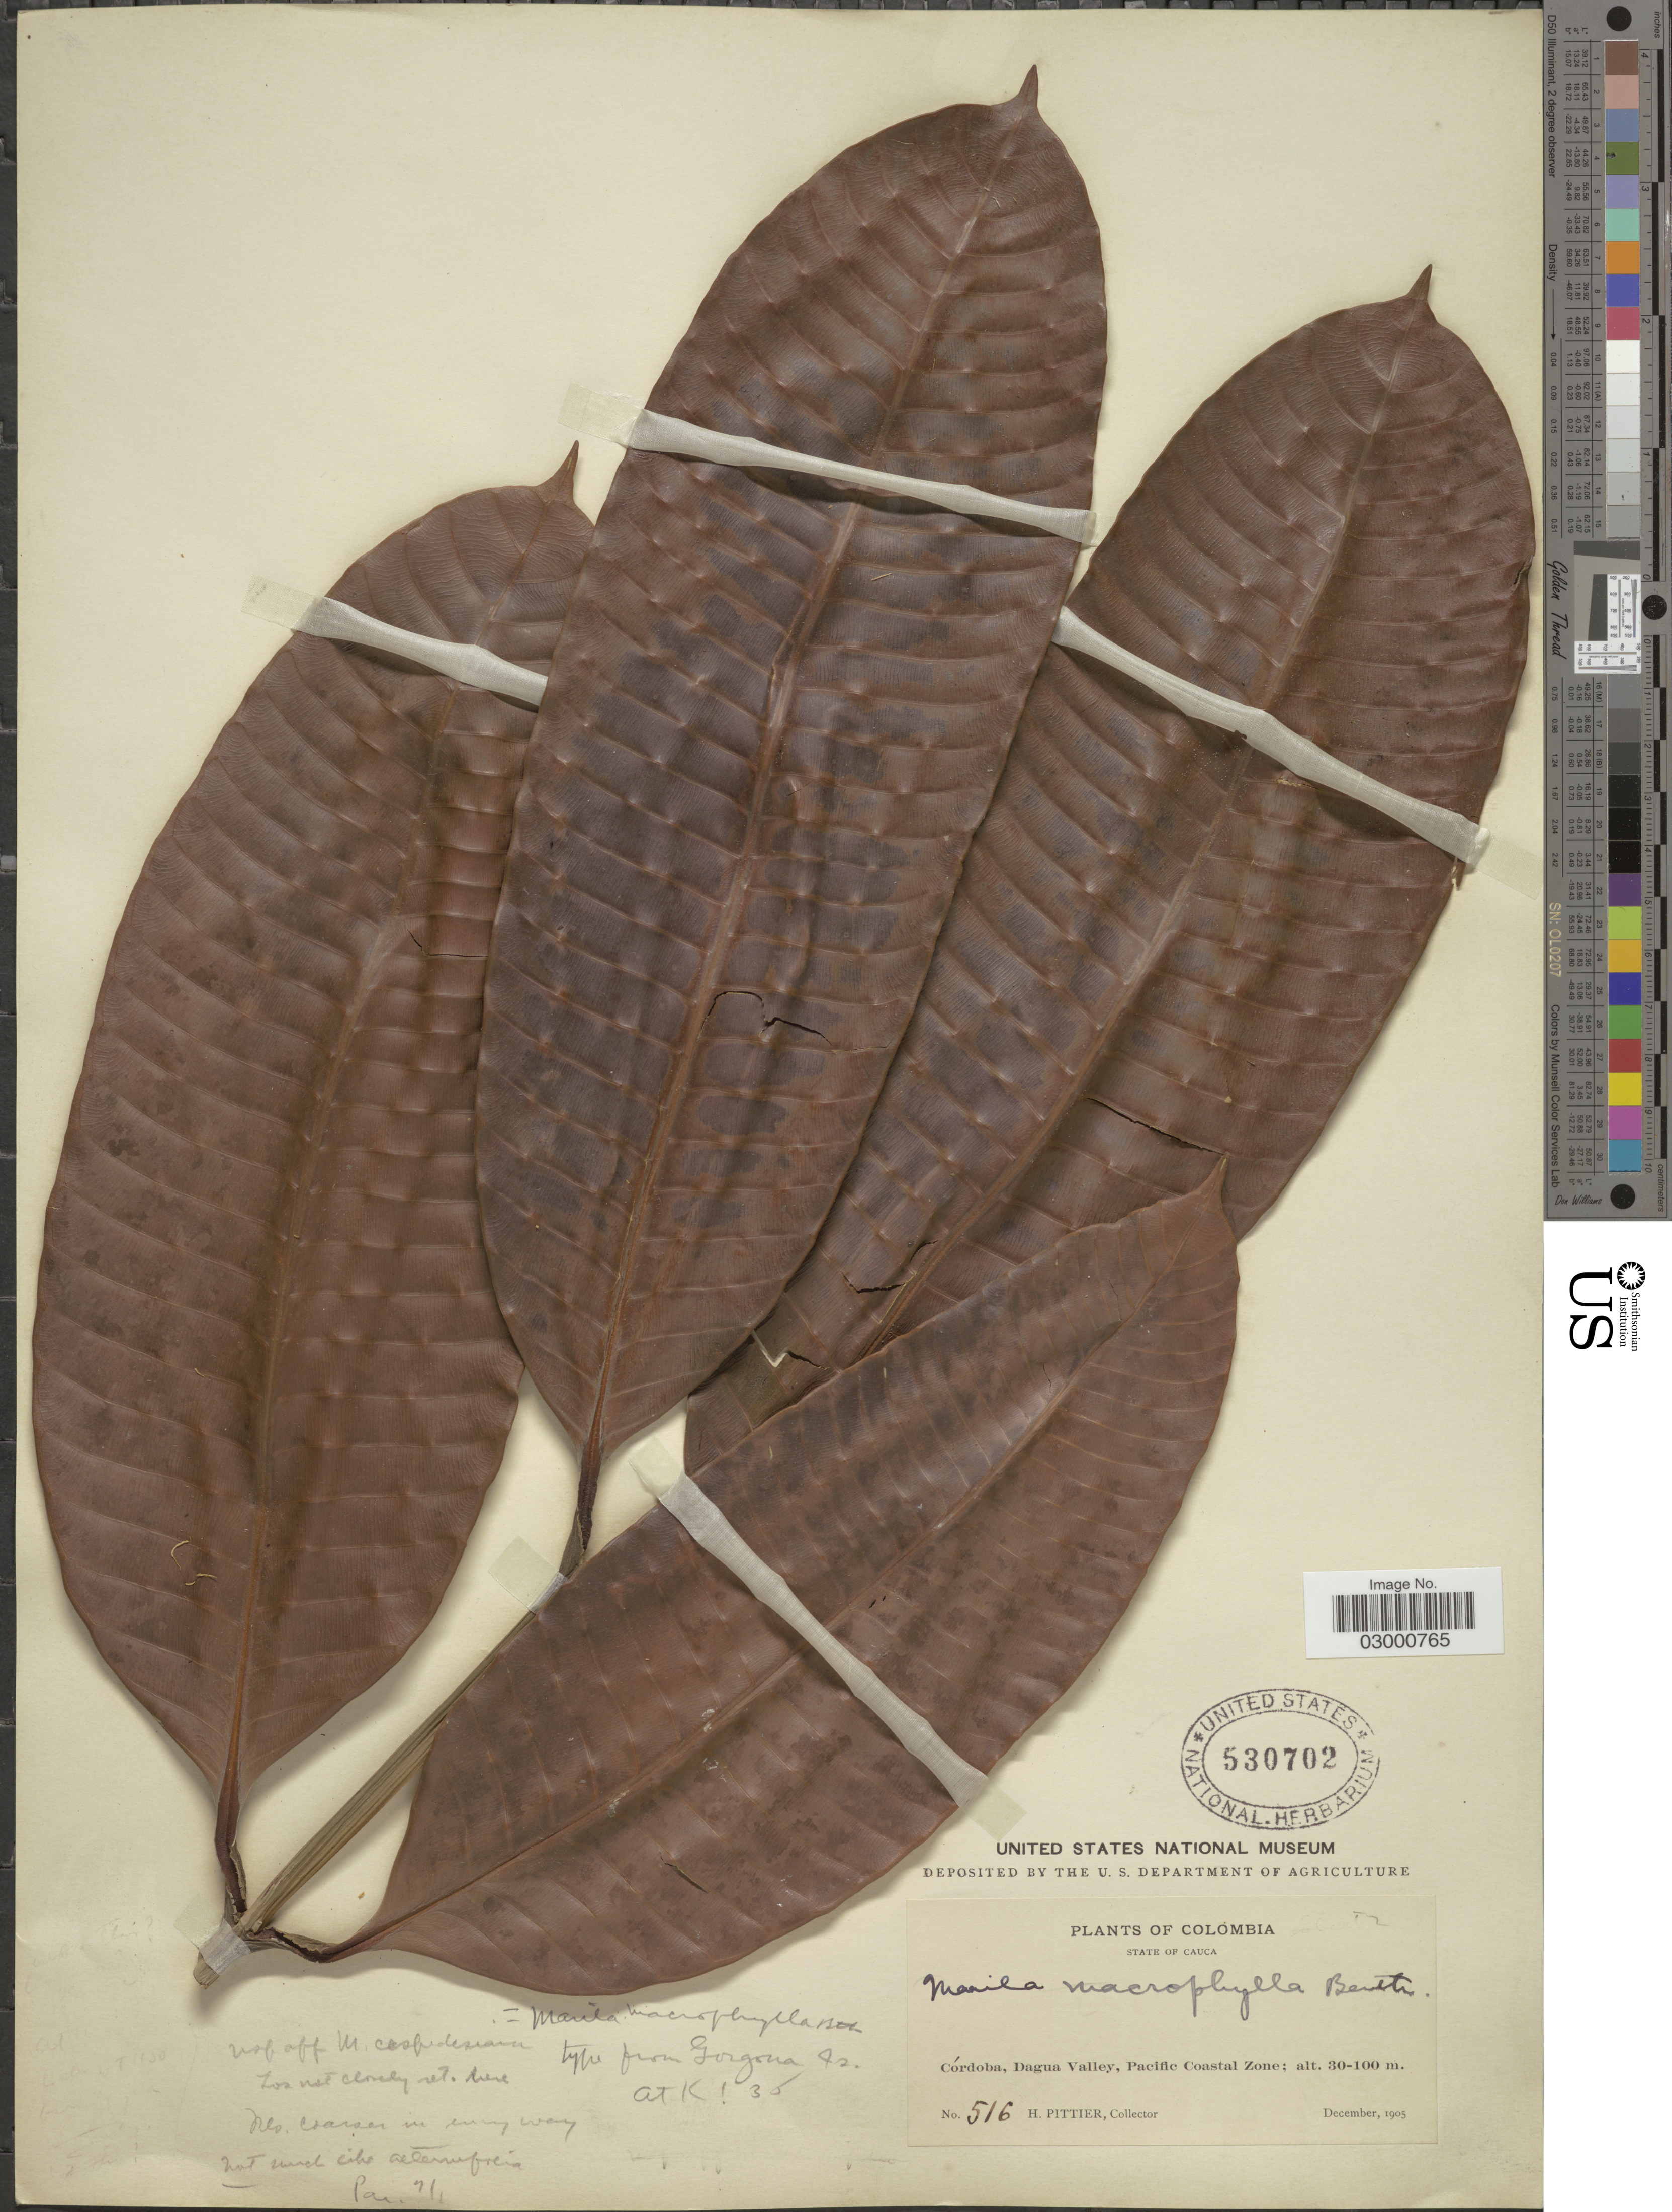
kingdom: Plantae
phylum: Tracheophyta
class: Magnoliopsida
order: Malpighiales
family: Calophyllaceae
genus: Marila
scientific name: Marila macrophylla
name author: Benth.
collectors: H. F. Pittier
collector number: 516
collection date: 1905-12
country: Colombia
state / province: Córdoba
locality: State of Cauca. Córdoba, Dagua Valley, Pacific Coastal Zone.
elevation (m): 30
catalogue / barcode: US 530702